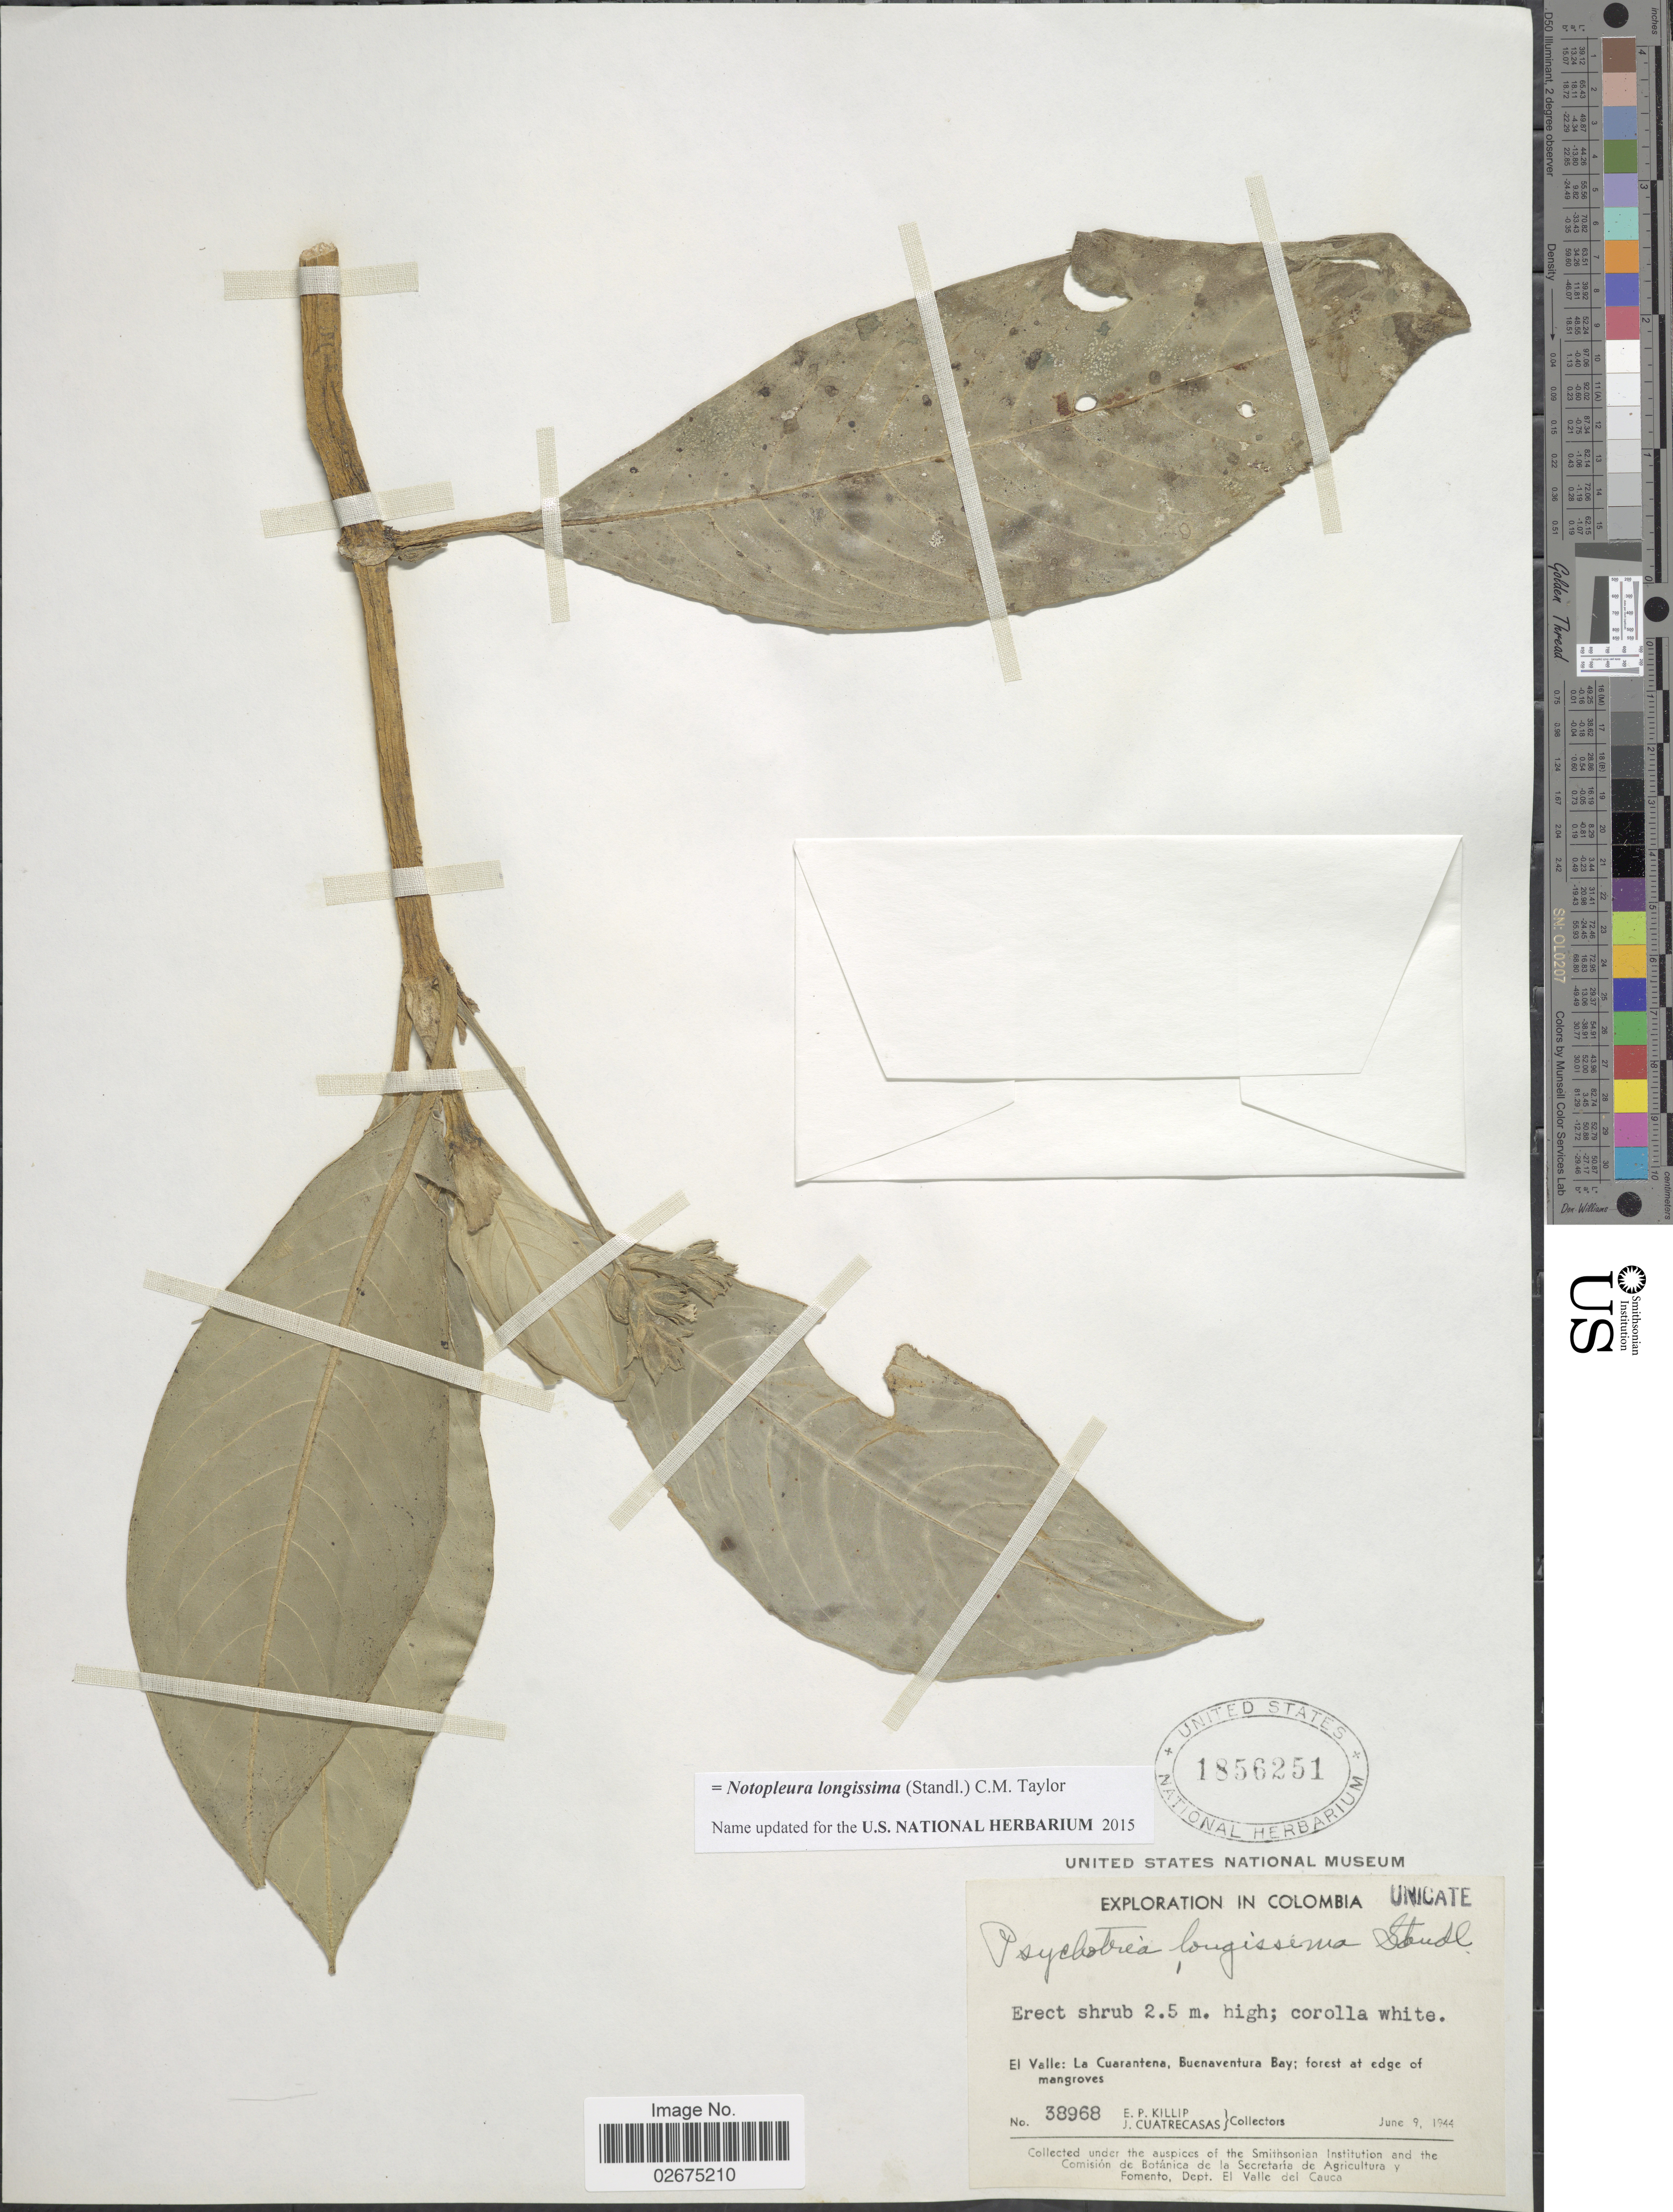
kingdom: Plantae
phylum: Tracheophyta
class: Magnoliopsida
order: Gentianales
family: Rubiaceae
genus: Notopleura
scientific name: Notopleura longissima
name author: Bremek.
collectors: E. P. Killip & J. Cuatrecasas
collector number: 38968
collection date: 1944-06-09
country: Colombia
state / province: Valle del Cauca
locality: El Valle: La Cuarantena, Buenaventura Bay; forest at edge of mangroves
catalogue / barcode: US 1856251